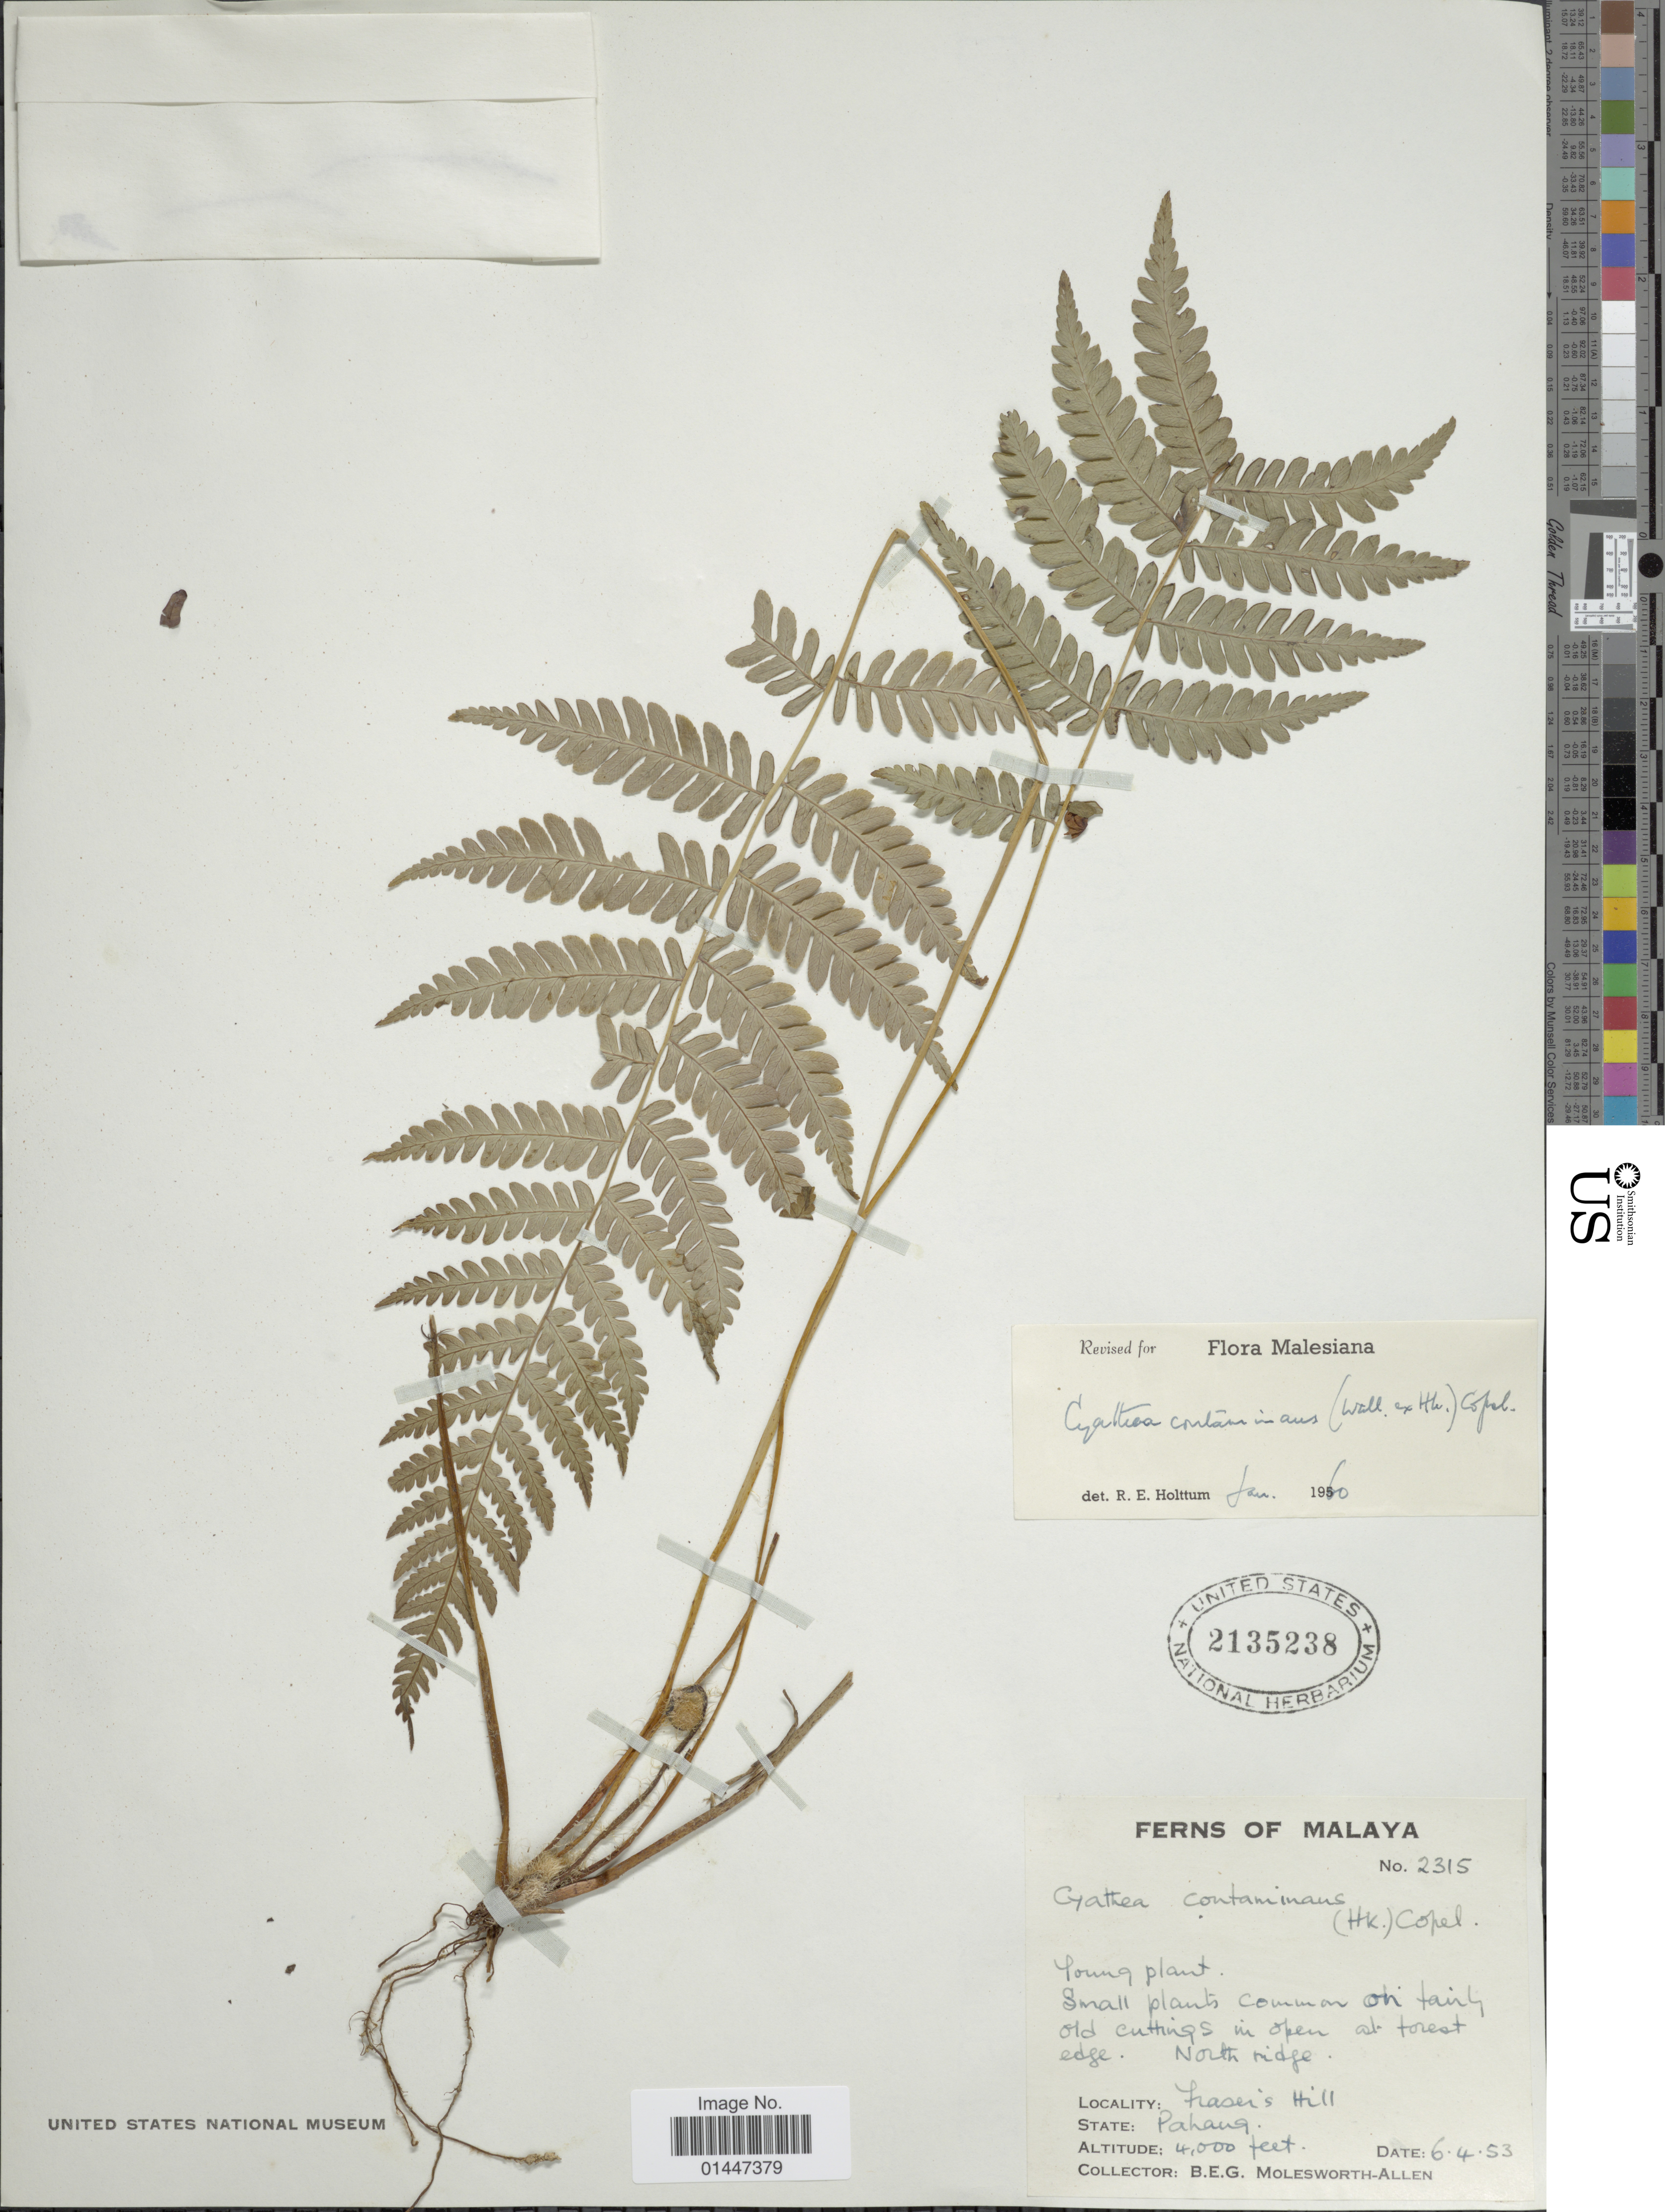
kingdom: Plantae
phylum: Tracheophyta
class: Polypodiopsida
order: Cyatheales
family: Cyatheaceae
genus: Sphaeropteris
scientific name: Sphaeropteris glauca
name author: (Blume) R.M. Tryon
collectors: B. E. G. Molesworth-Allen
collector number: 2315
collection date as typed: Transcribed d/m/y: 6/4/53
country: Malaysia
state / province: Pahang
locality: Malaya. Frasers Hill. Small plants common on fairly old cuttings in open at forest edge. North Ridge.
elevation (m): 1219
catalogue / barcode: US 2135238